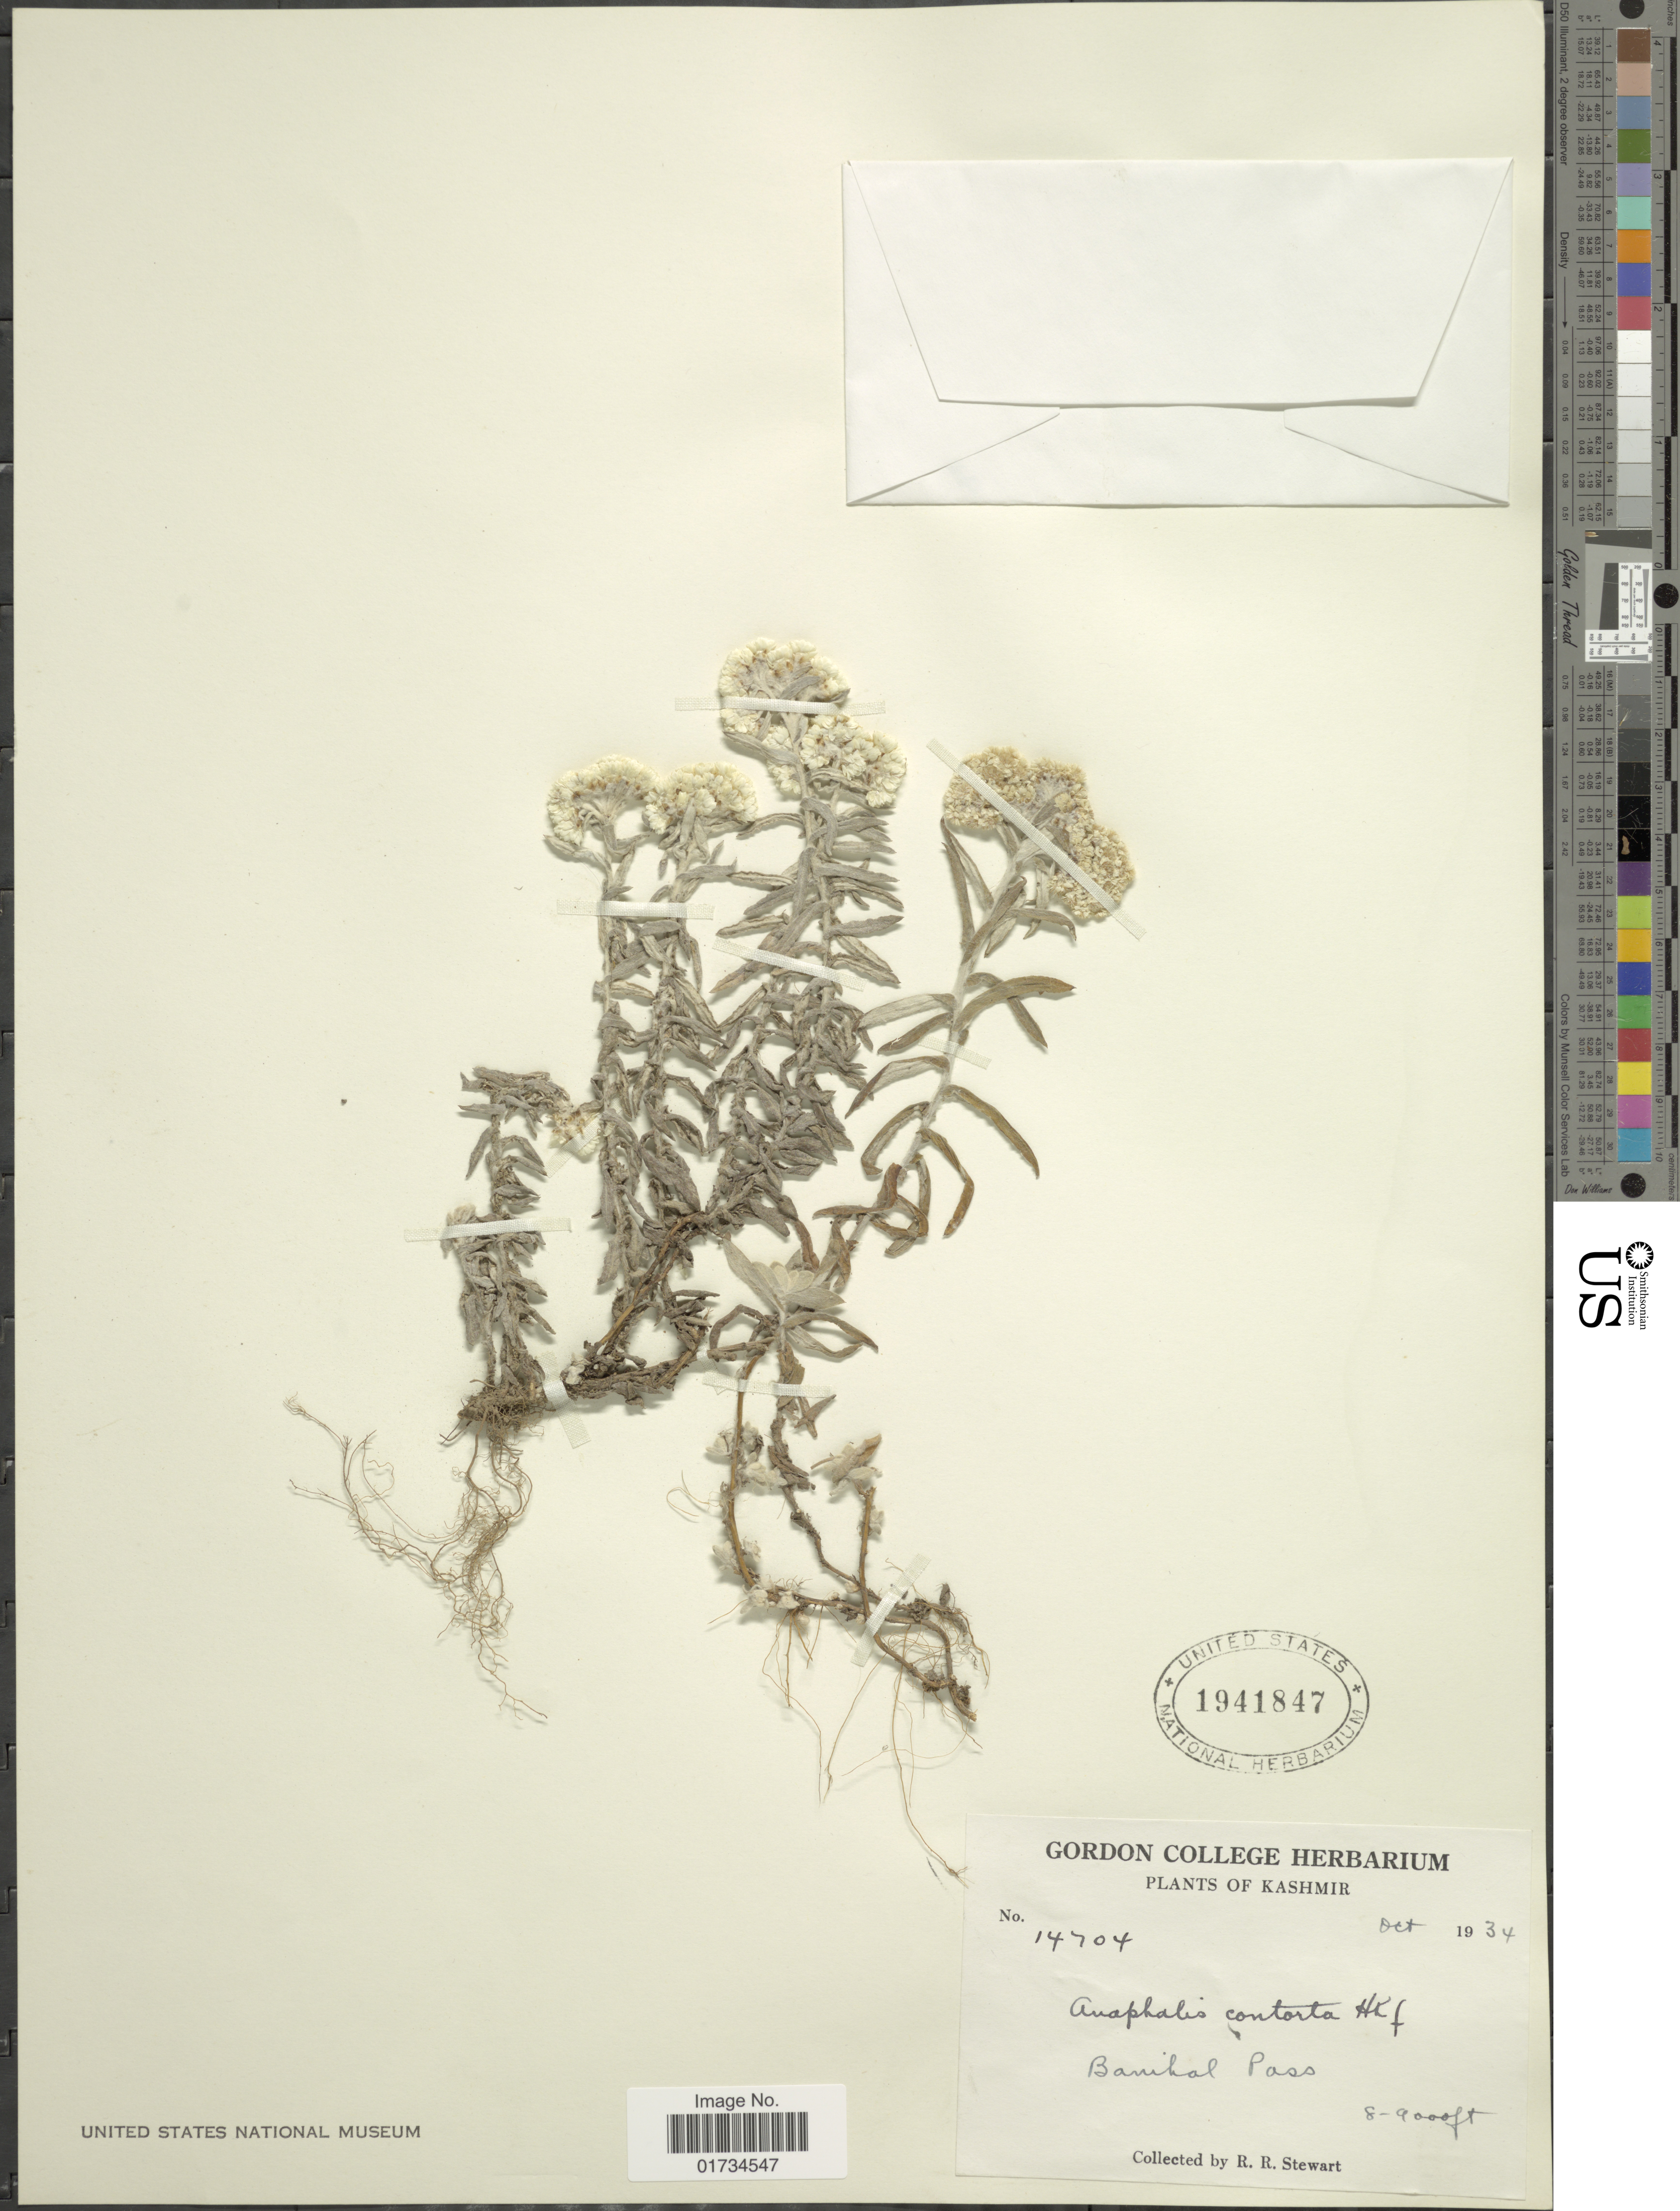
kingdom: Plantae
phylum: Tracheophyta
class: Magnoliopsida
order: Asterales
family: Asteraceae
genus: Anaphalis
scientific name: Anaphalis contorta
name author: (D. Don) Hook. f.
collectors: R. R. Stewart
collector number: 14704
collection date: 1934-10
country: India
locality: Kashmir. Banihal Pass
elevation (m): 2438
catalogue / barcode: US 1941847